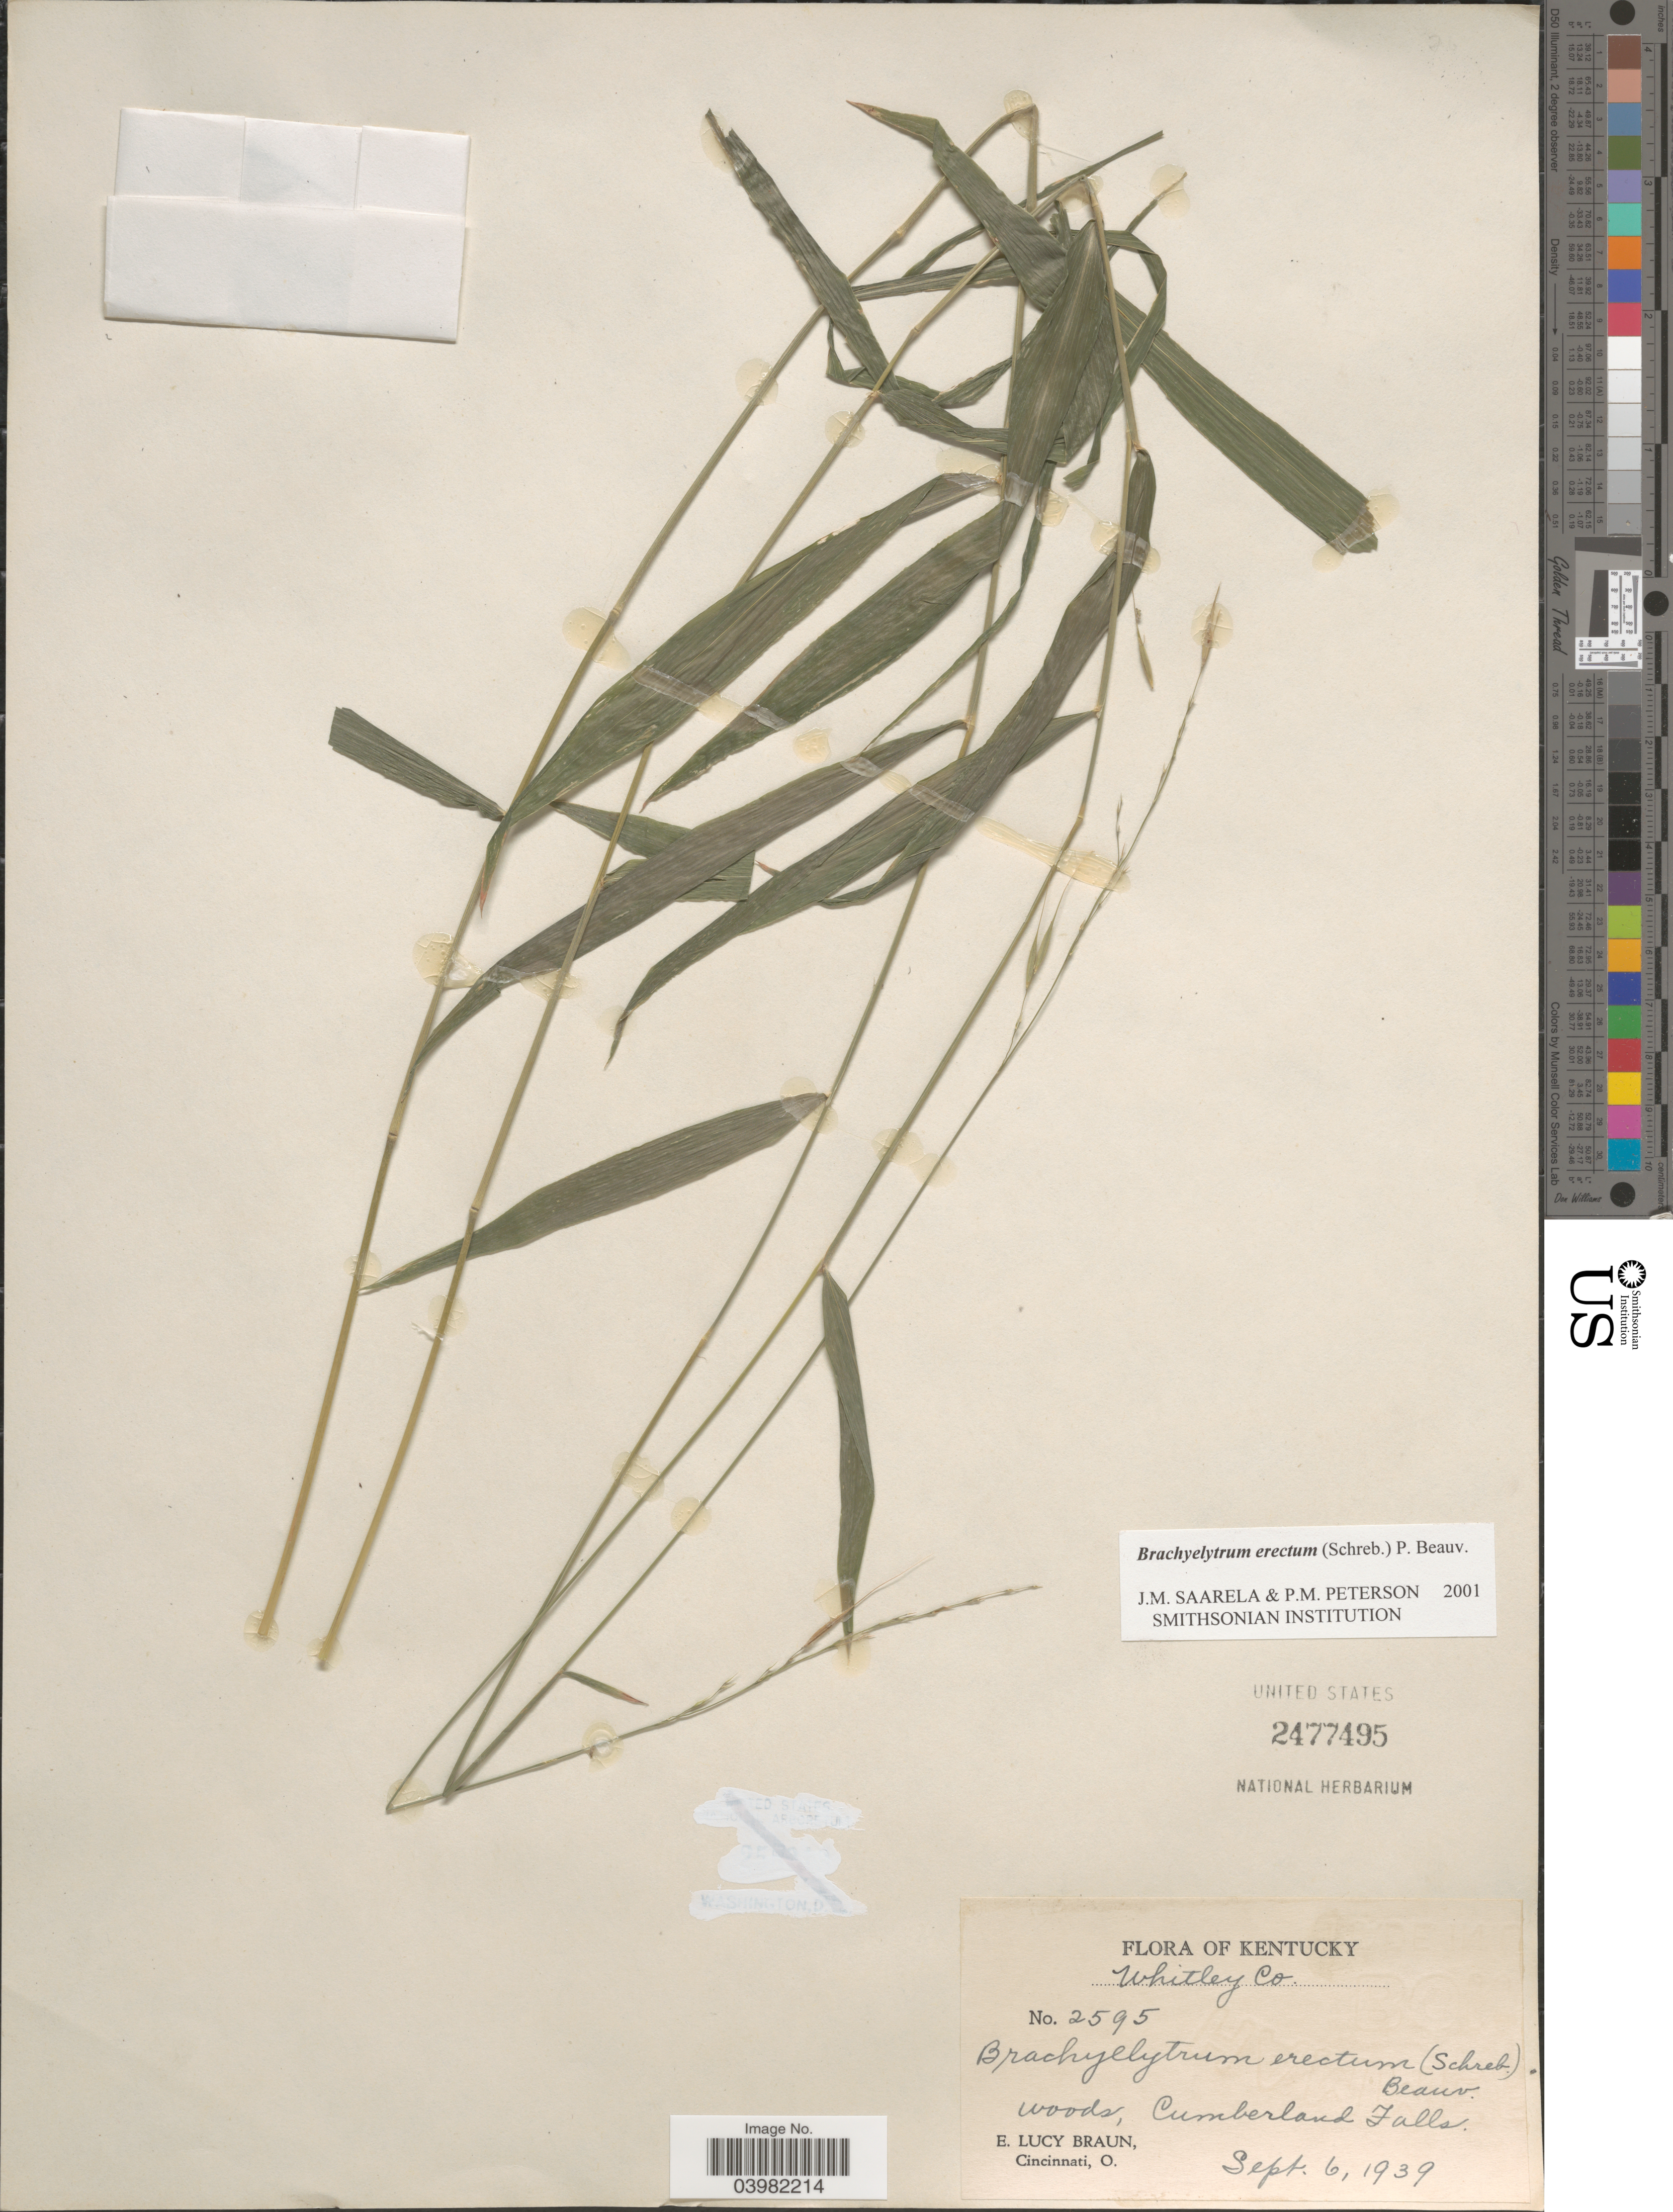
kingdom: Plantae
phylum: Tracheophyta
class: Liliopsida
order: Poales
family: Poaceae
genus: Brachyelytrum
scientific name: Brachyelytrum erectum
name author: (Schreb.) P. Beauv.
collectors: E. L. Braun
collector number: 2595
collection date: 1939-09-06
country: United States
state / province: Kentucky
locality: Whitley Co. Cumberland Falls.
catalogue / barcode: US 2477495